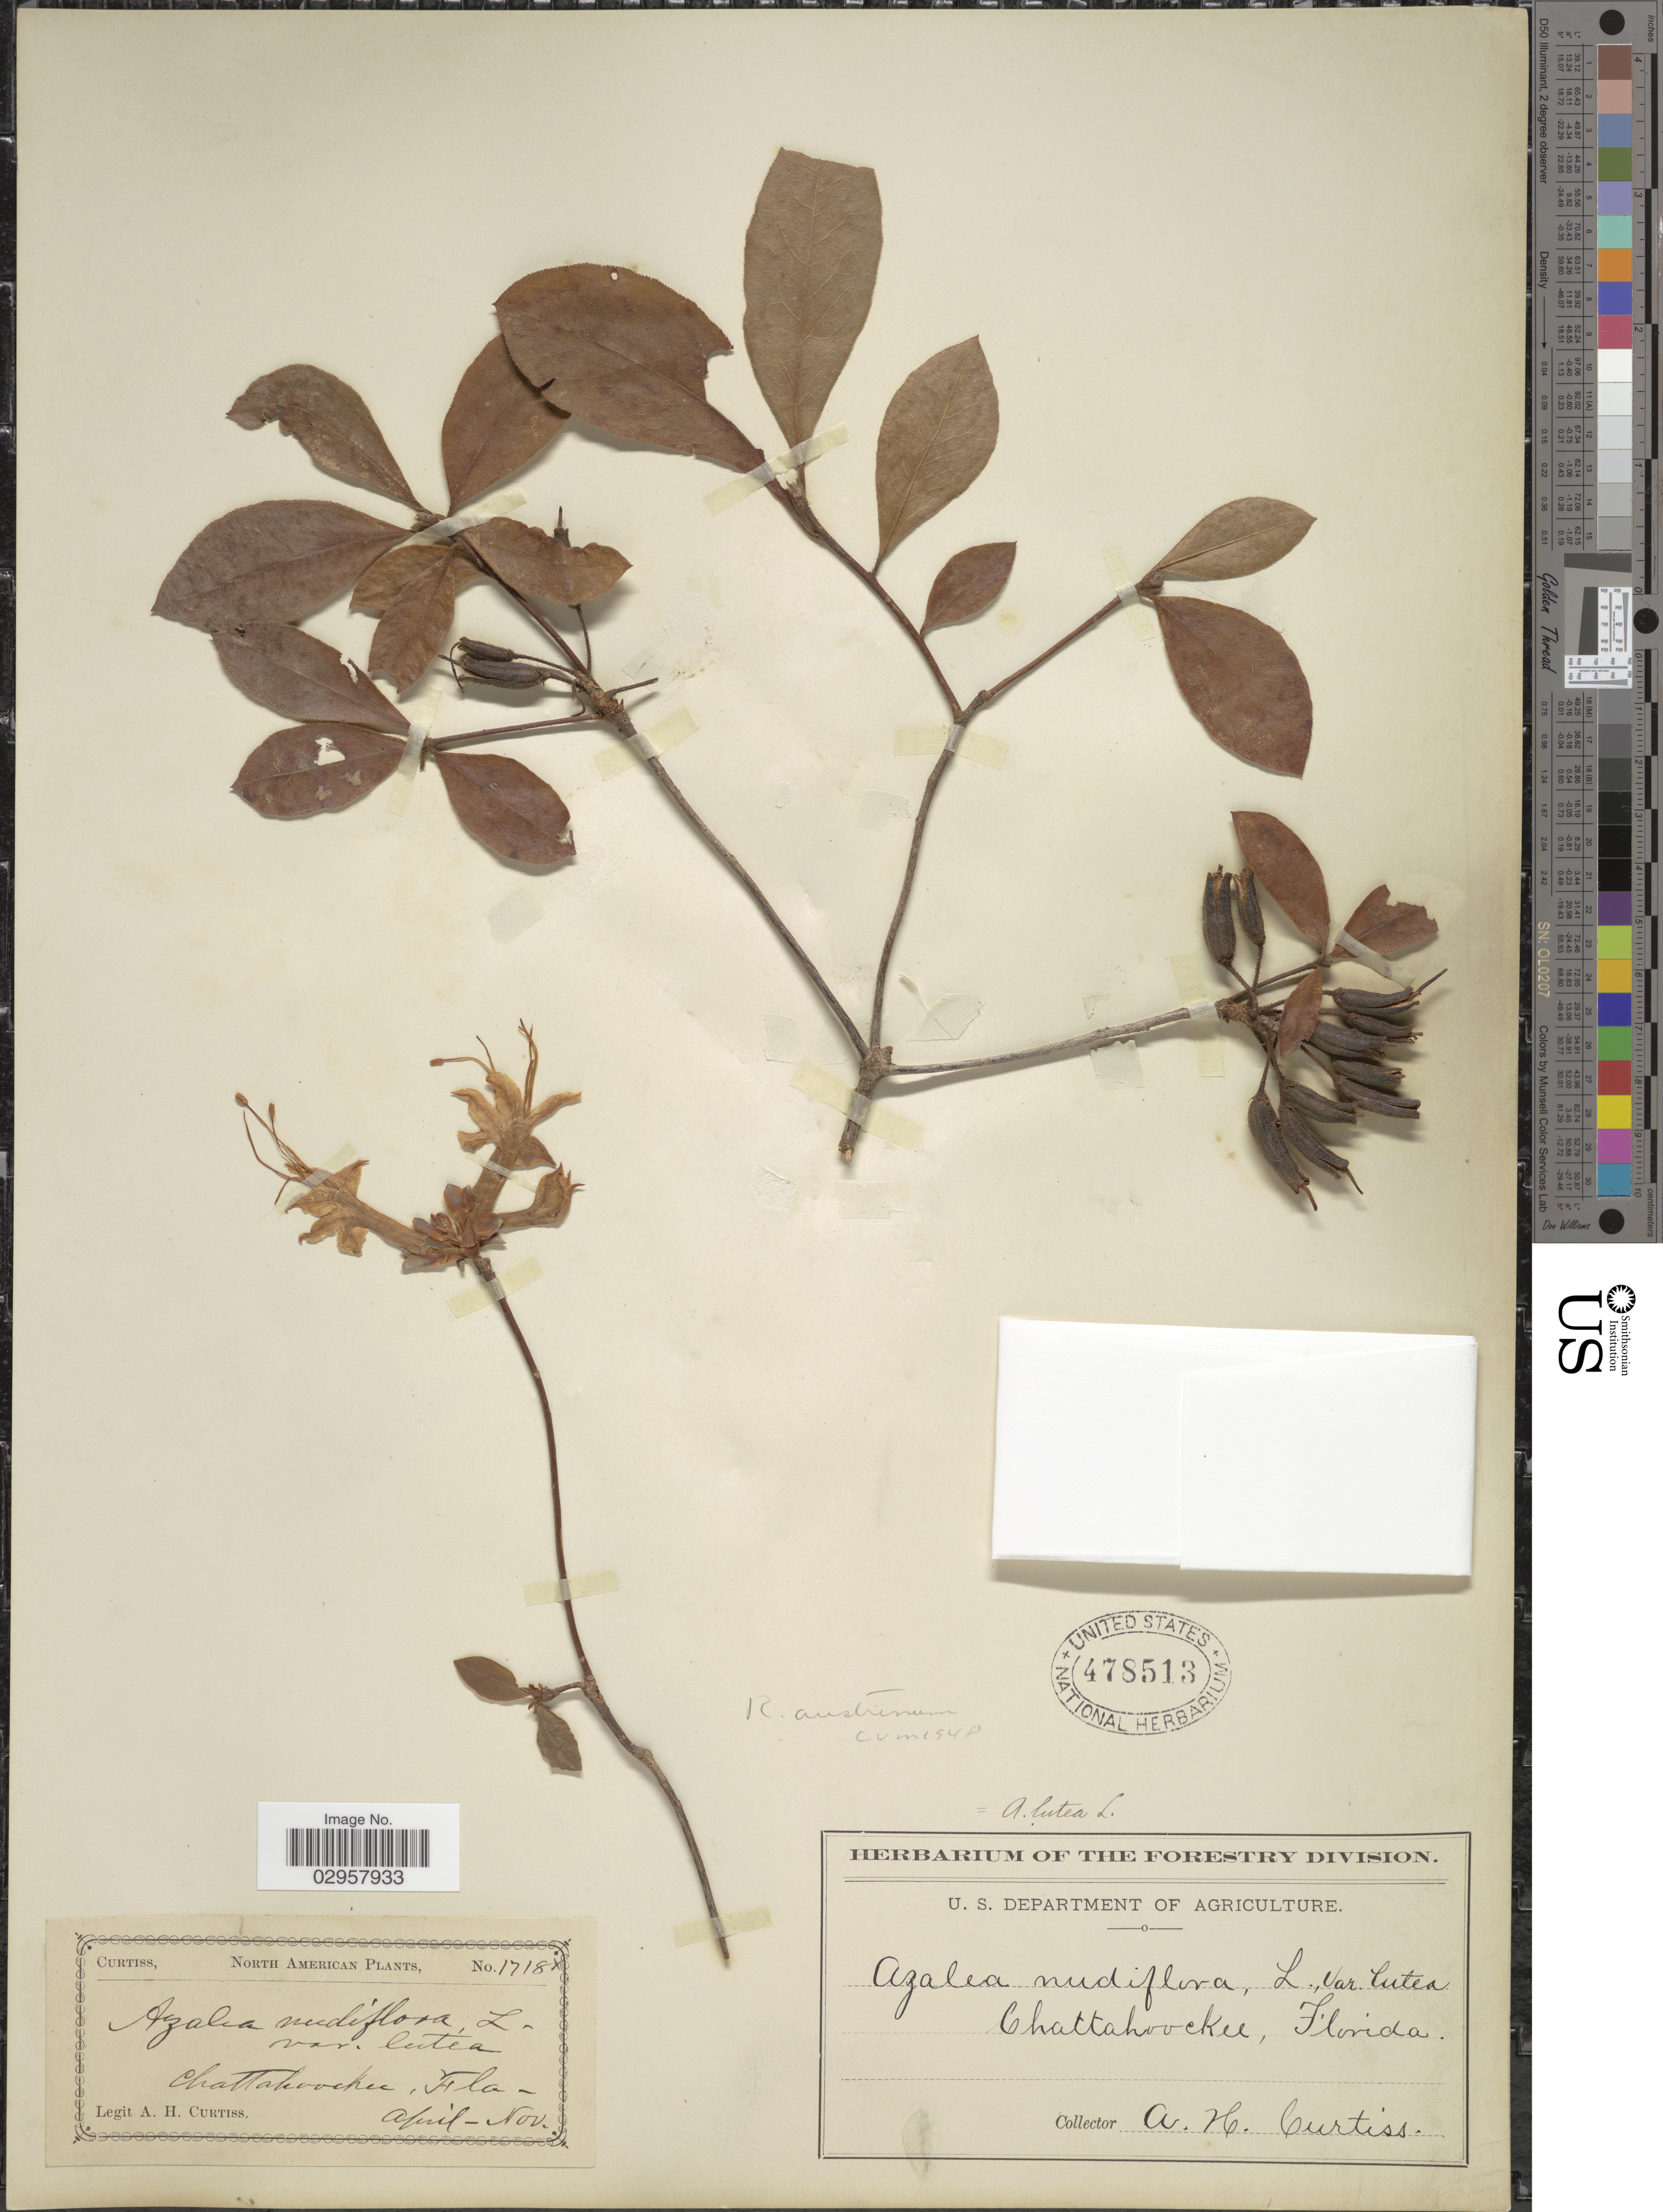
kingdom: Plantae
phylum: Tracheophyta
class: Magnoliopsida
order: Ericales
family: Ericaceae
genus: Rhododendron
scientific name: Rhododendron atlanticum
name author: (Ashe) Rehder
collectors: A. H. Curtiss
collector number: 1718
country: United States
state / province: Florida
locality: Chattahoochee.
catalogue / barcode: US 478513